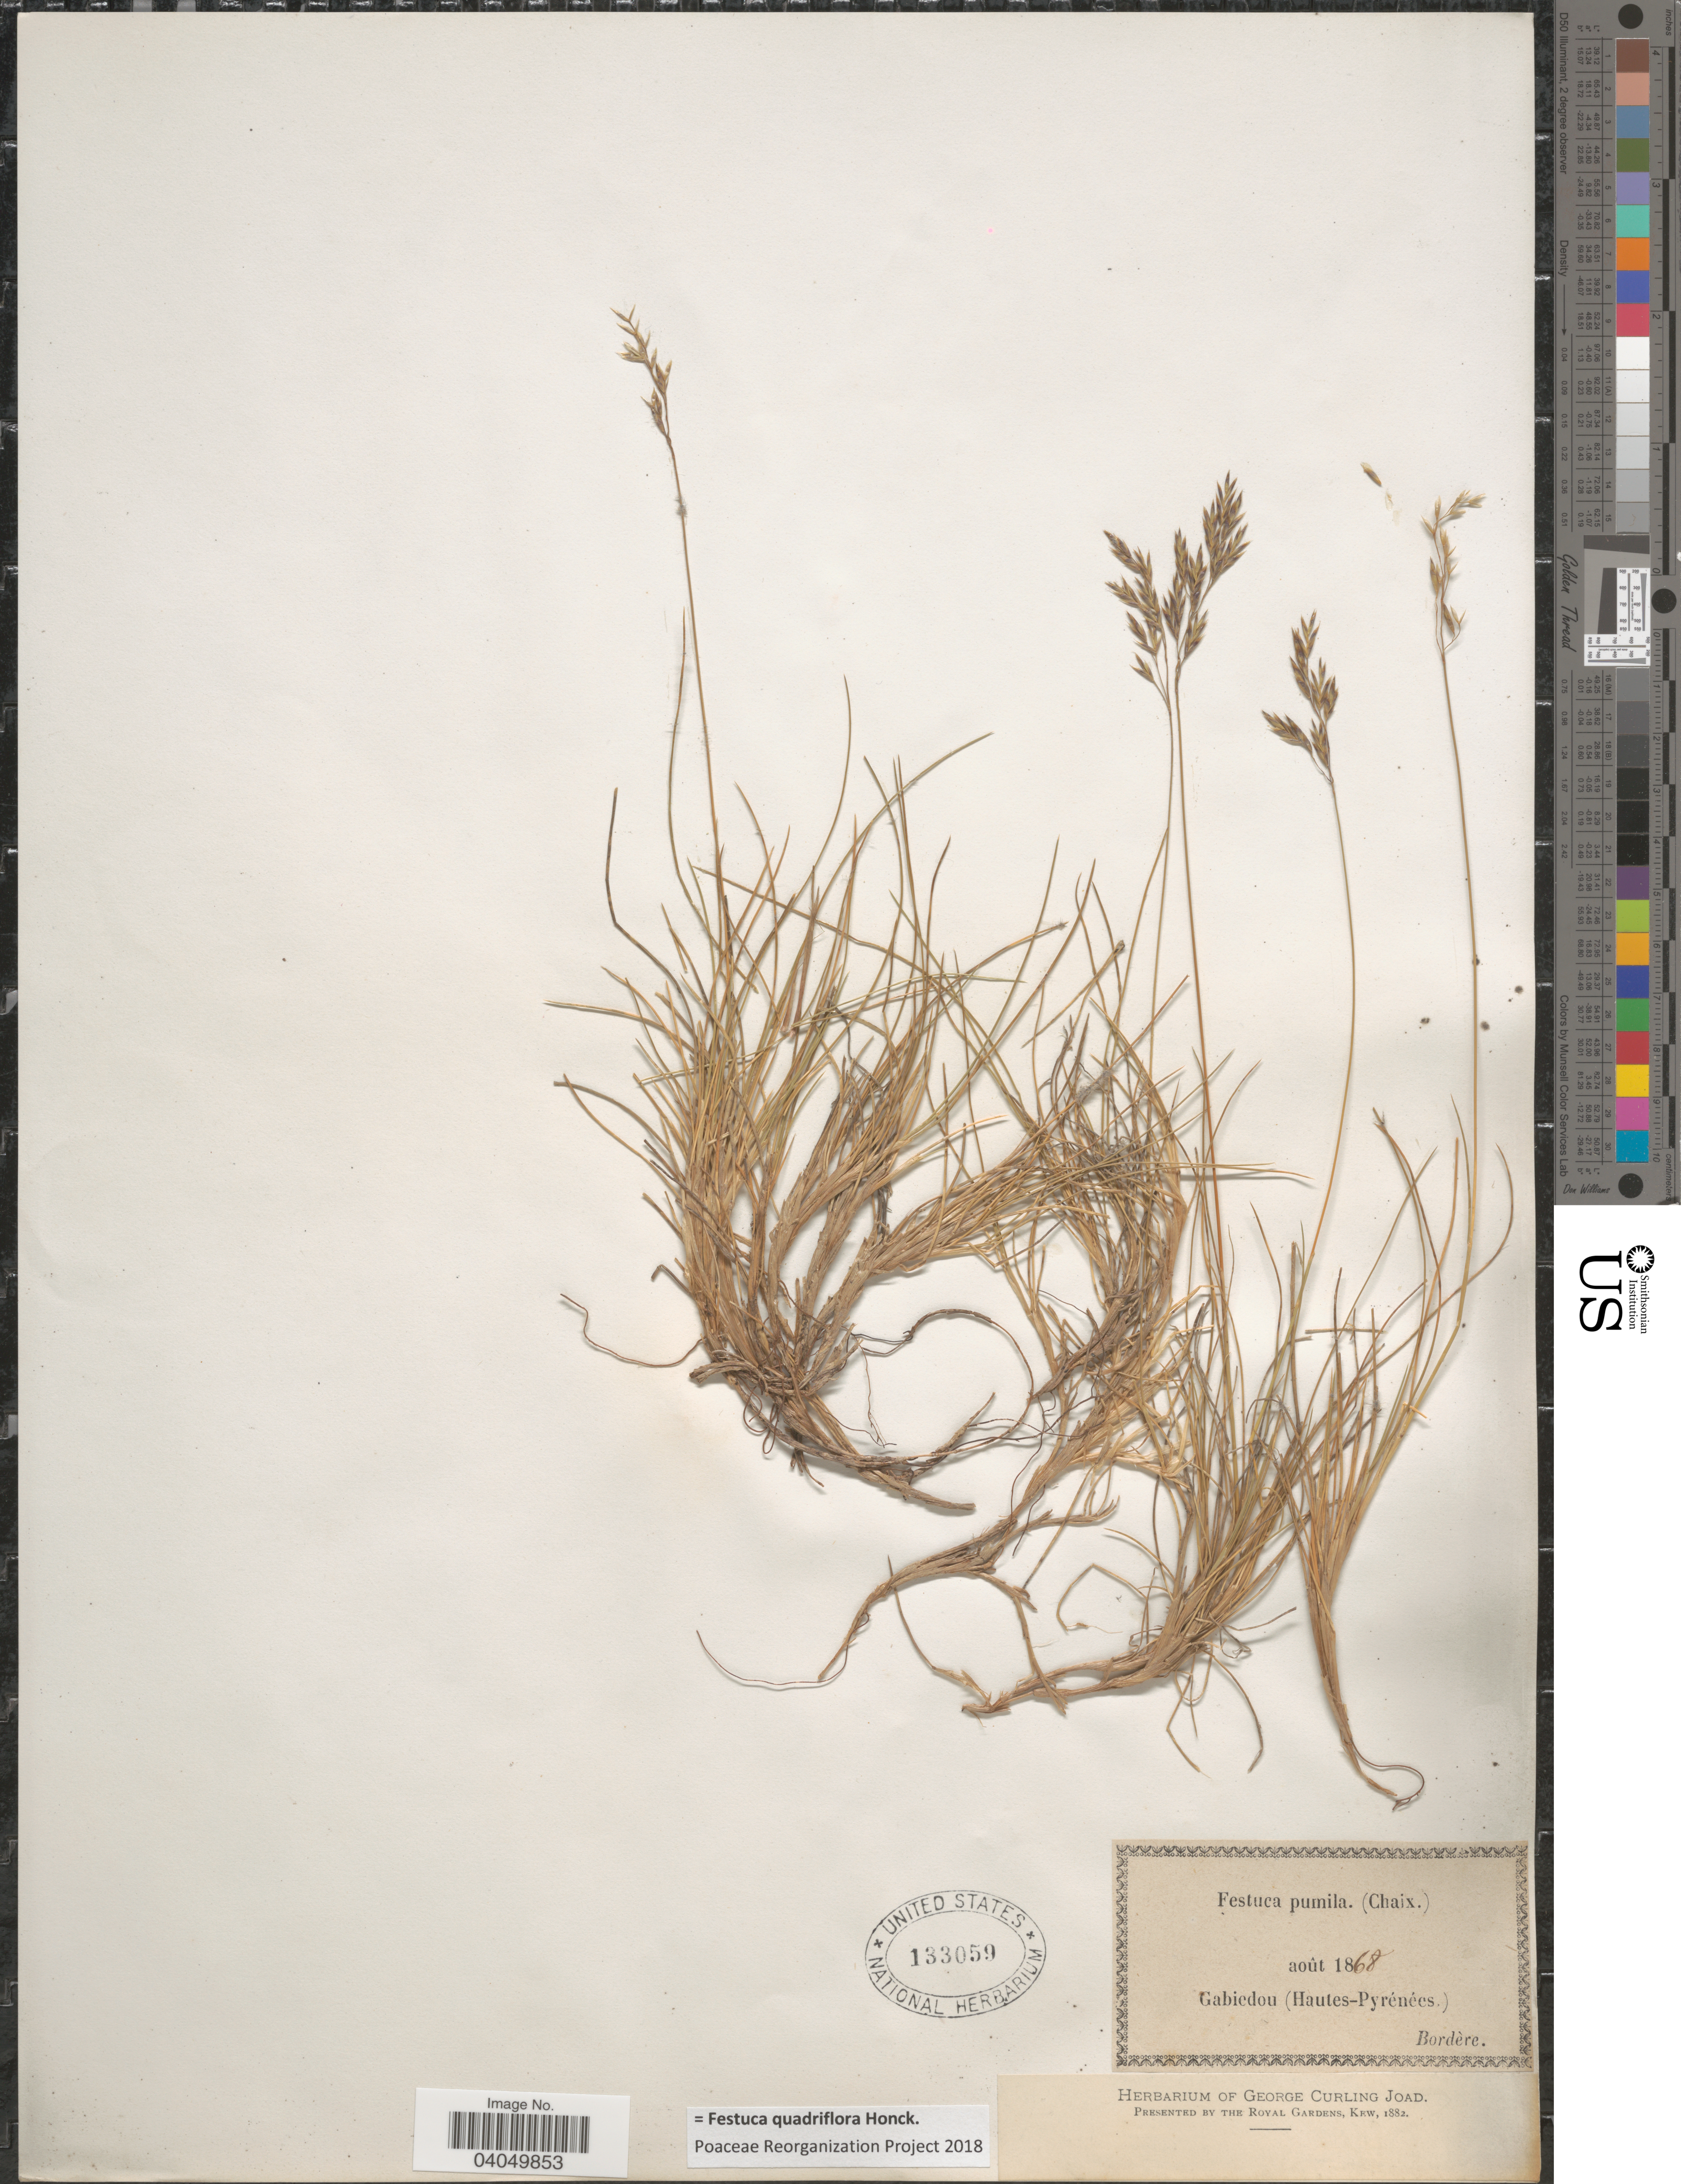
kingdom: Plantae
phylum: Tracheophyta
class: Liliopsida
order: Poales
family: Poaceae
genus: Festuca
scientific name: Festuca quadriflora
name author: Honck.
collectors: -. Bordère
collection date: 1868-08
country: France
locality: Gabiedou (Hautes-Pyrénées).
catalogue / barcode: US 133059